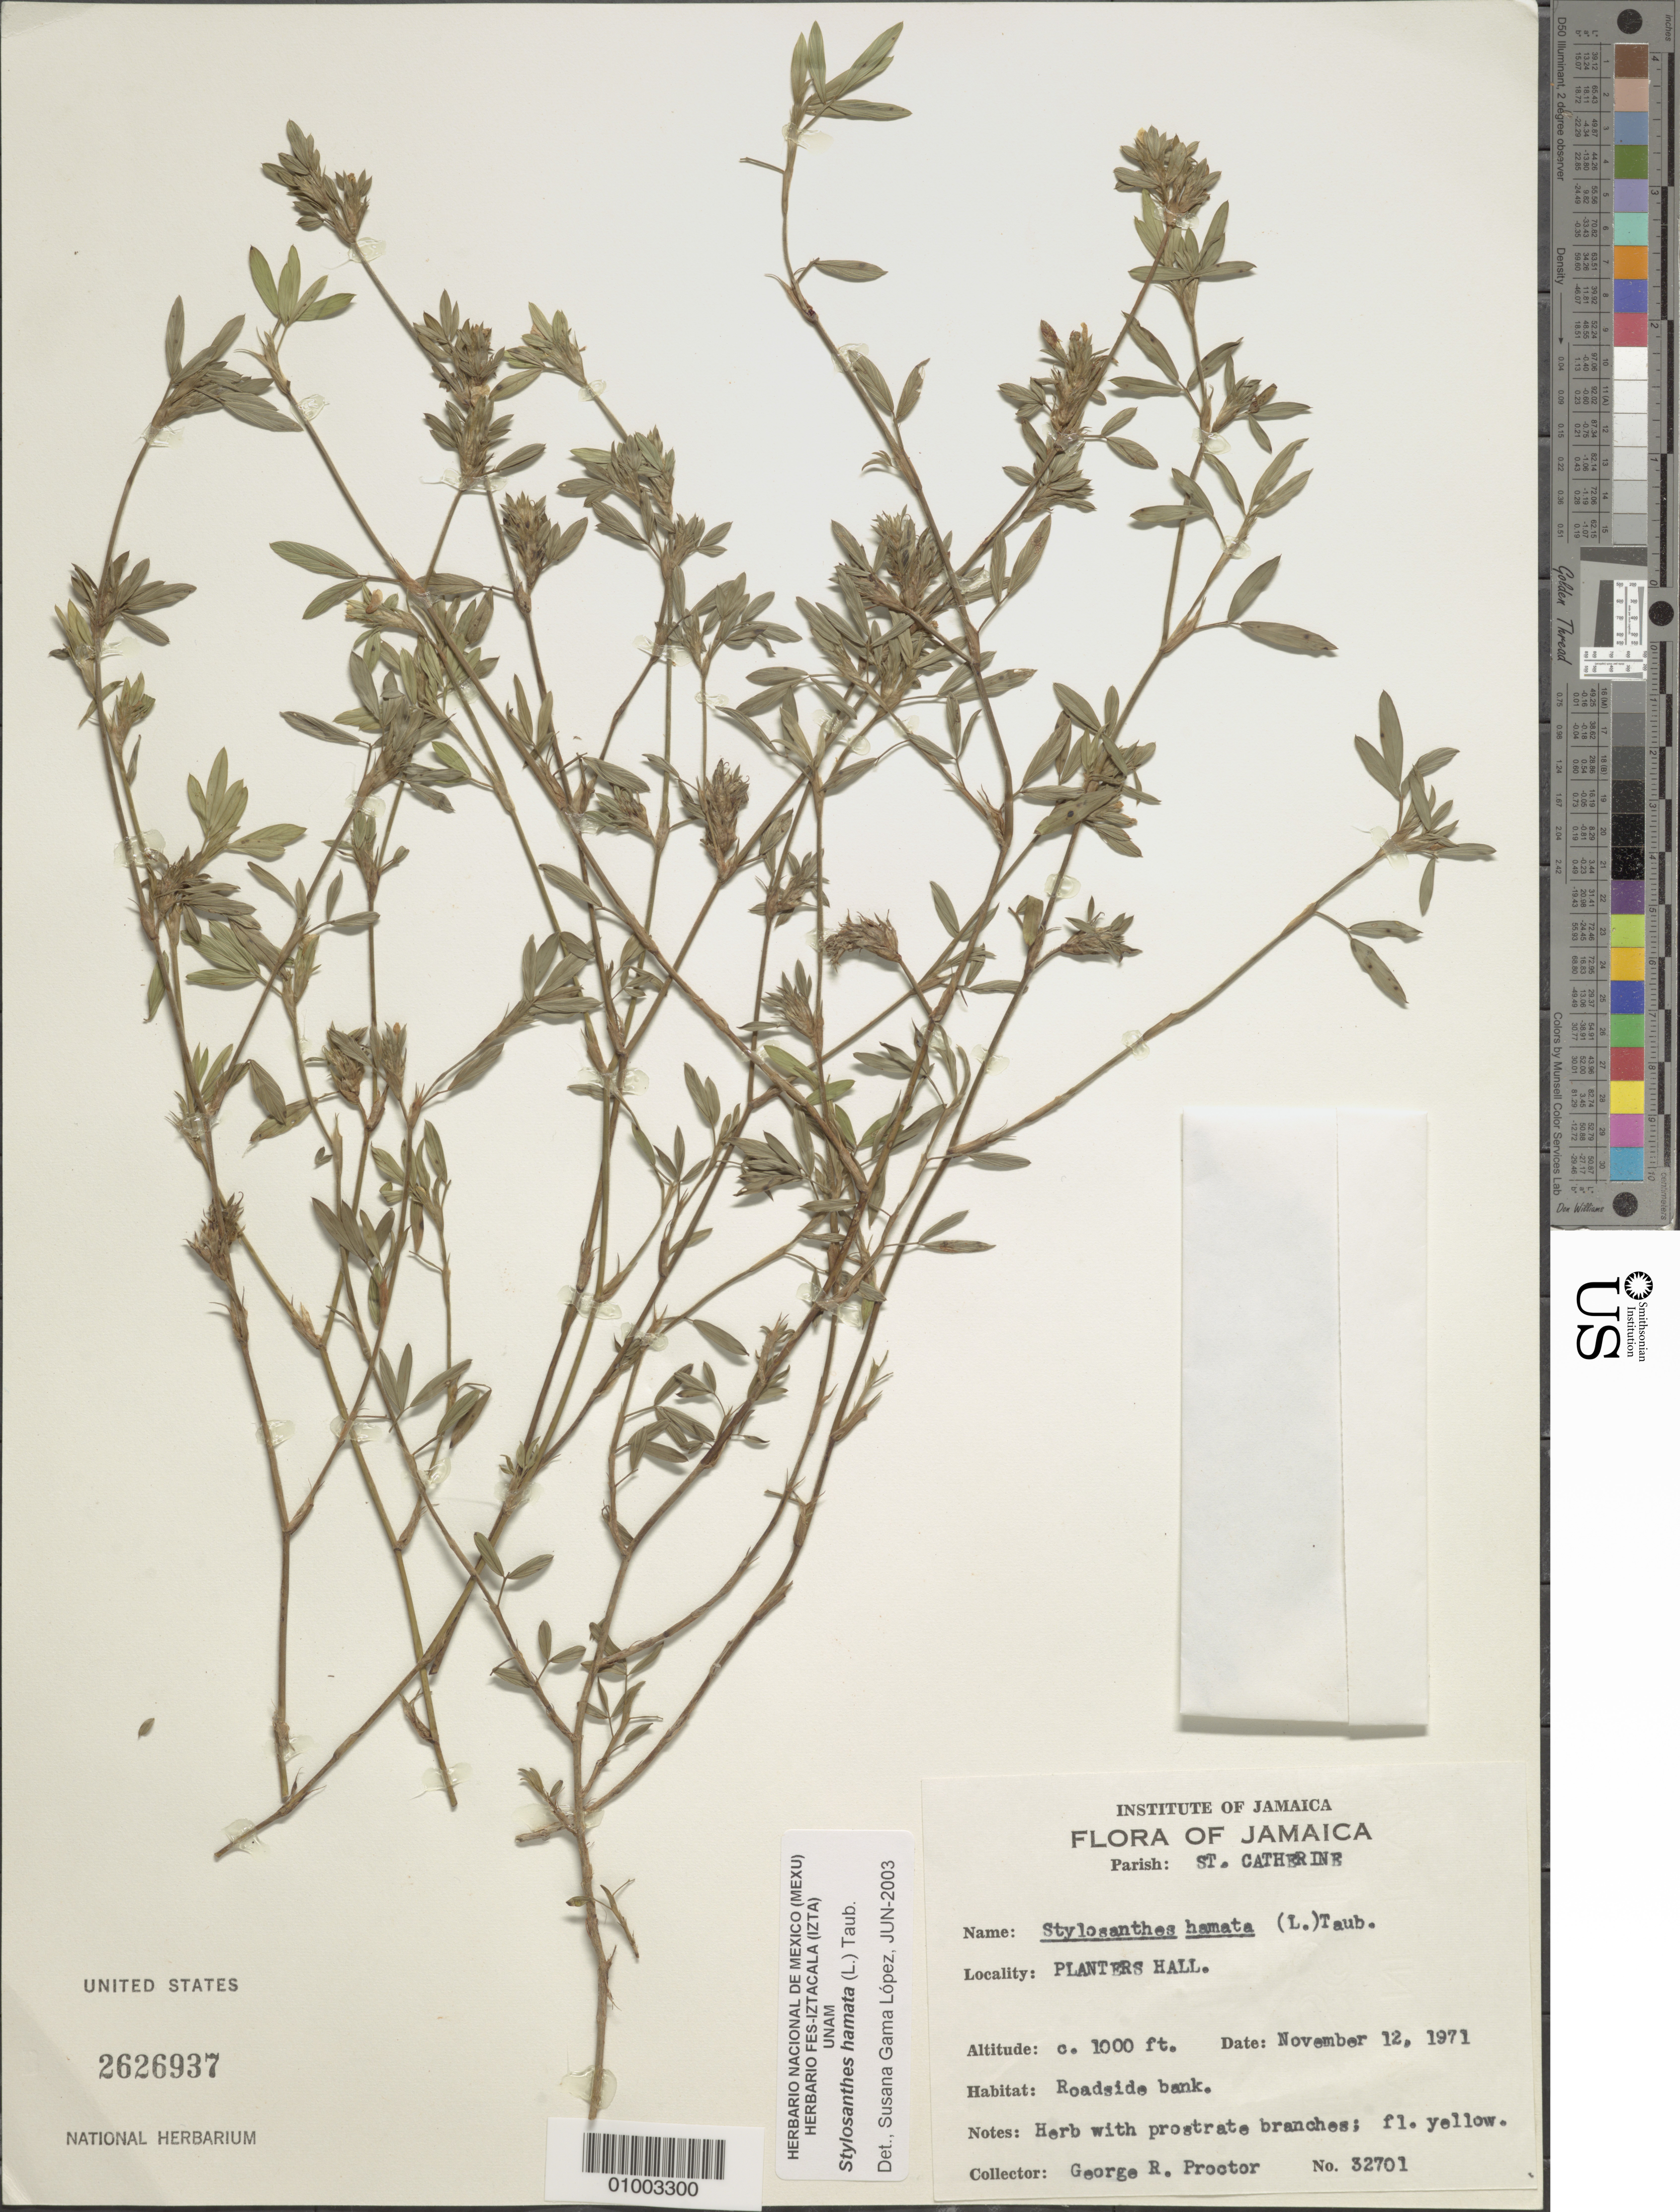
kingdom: Plantae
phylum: Tracheophyta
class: Magnoliopsida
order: Fabales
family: Fabaceae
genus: Stylosanthes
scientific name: Stylosanthes hamata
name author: (L.) Taub.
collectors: G. R. Proctor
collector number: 32701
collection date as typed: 12 Nov 1971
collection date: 1971-11-12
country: Jamaica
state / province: Saint Catherine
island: Jamaica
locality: Planters Hall, Roadside bank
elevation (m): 305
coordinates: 0 N, 0 E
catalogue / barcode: US 2626937